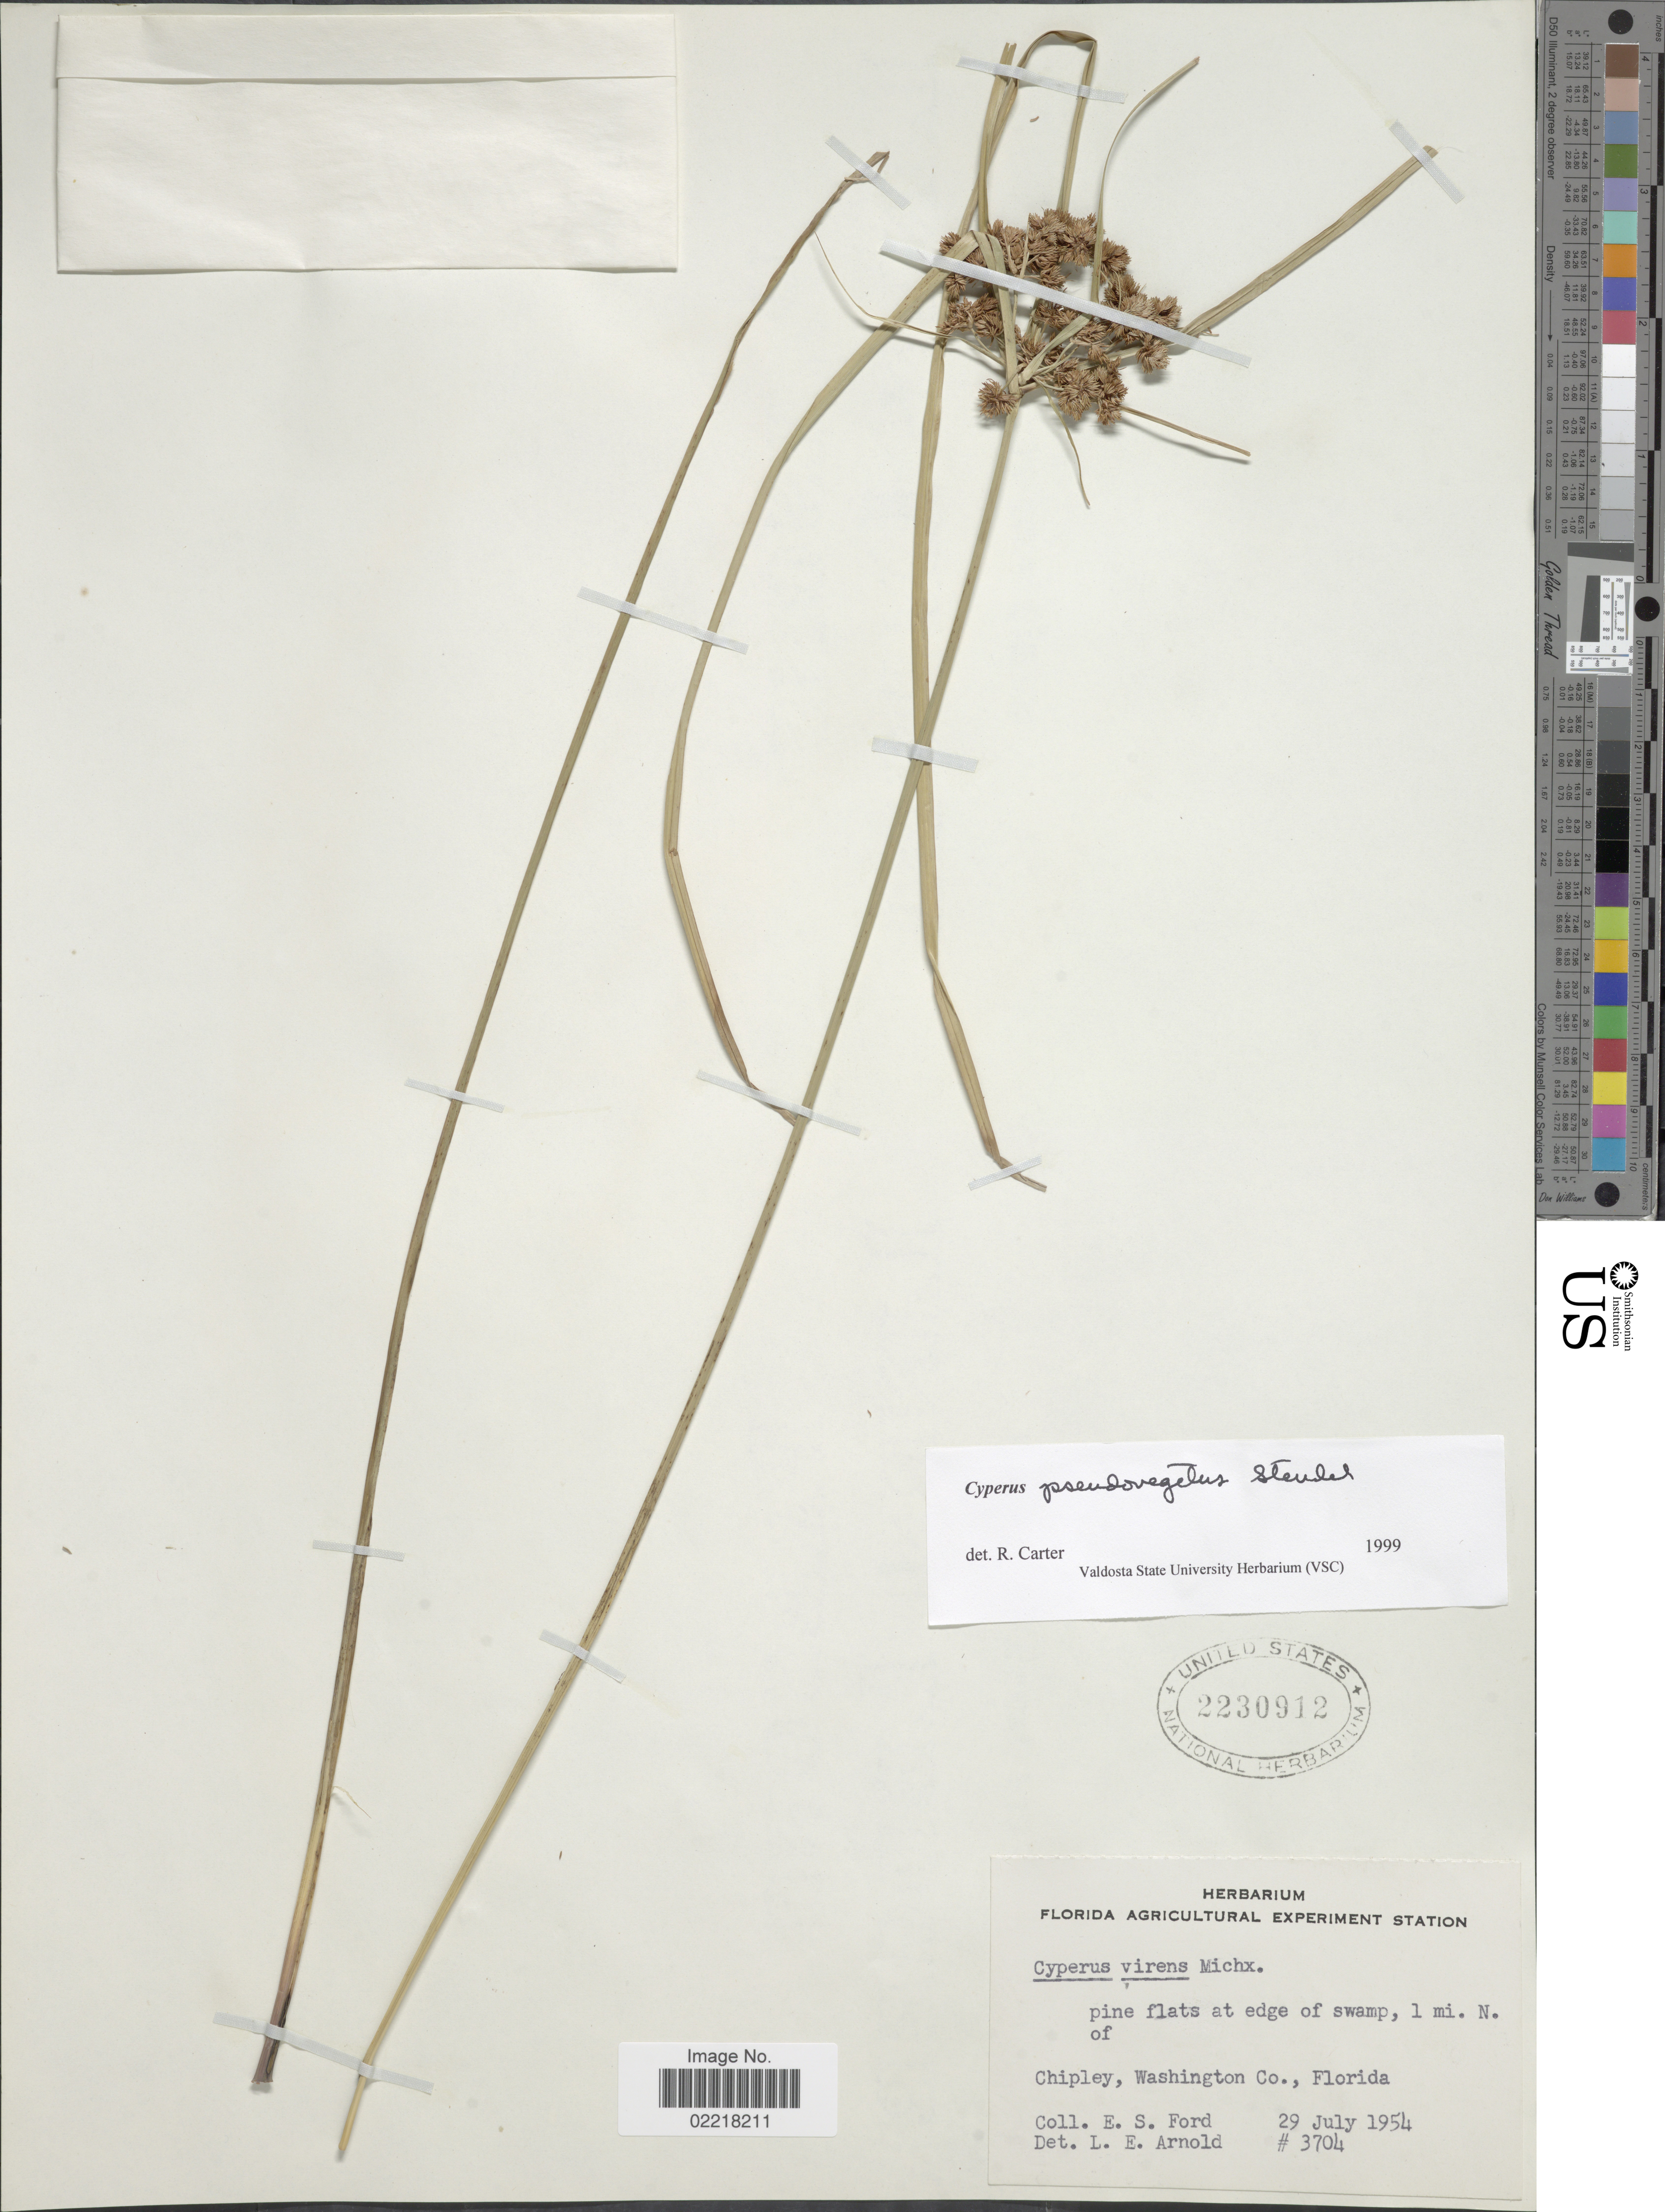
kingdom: Plantae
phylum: Tracheophyta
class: Liliopsida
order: Poales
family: Cyperaceae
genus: Cyperus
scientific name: Cyperus pseudovegetus Steud.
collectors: E. Ford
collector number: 3704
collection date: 1954-07-29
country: United States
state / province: Florida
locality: Pine flats at edge of swamp, 1 mi. N. of Chipley, Washington Co.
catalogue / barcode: US 2230912